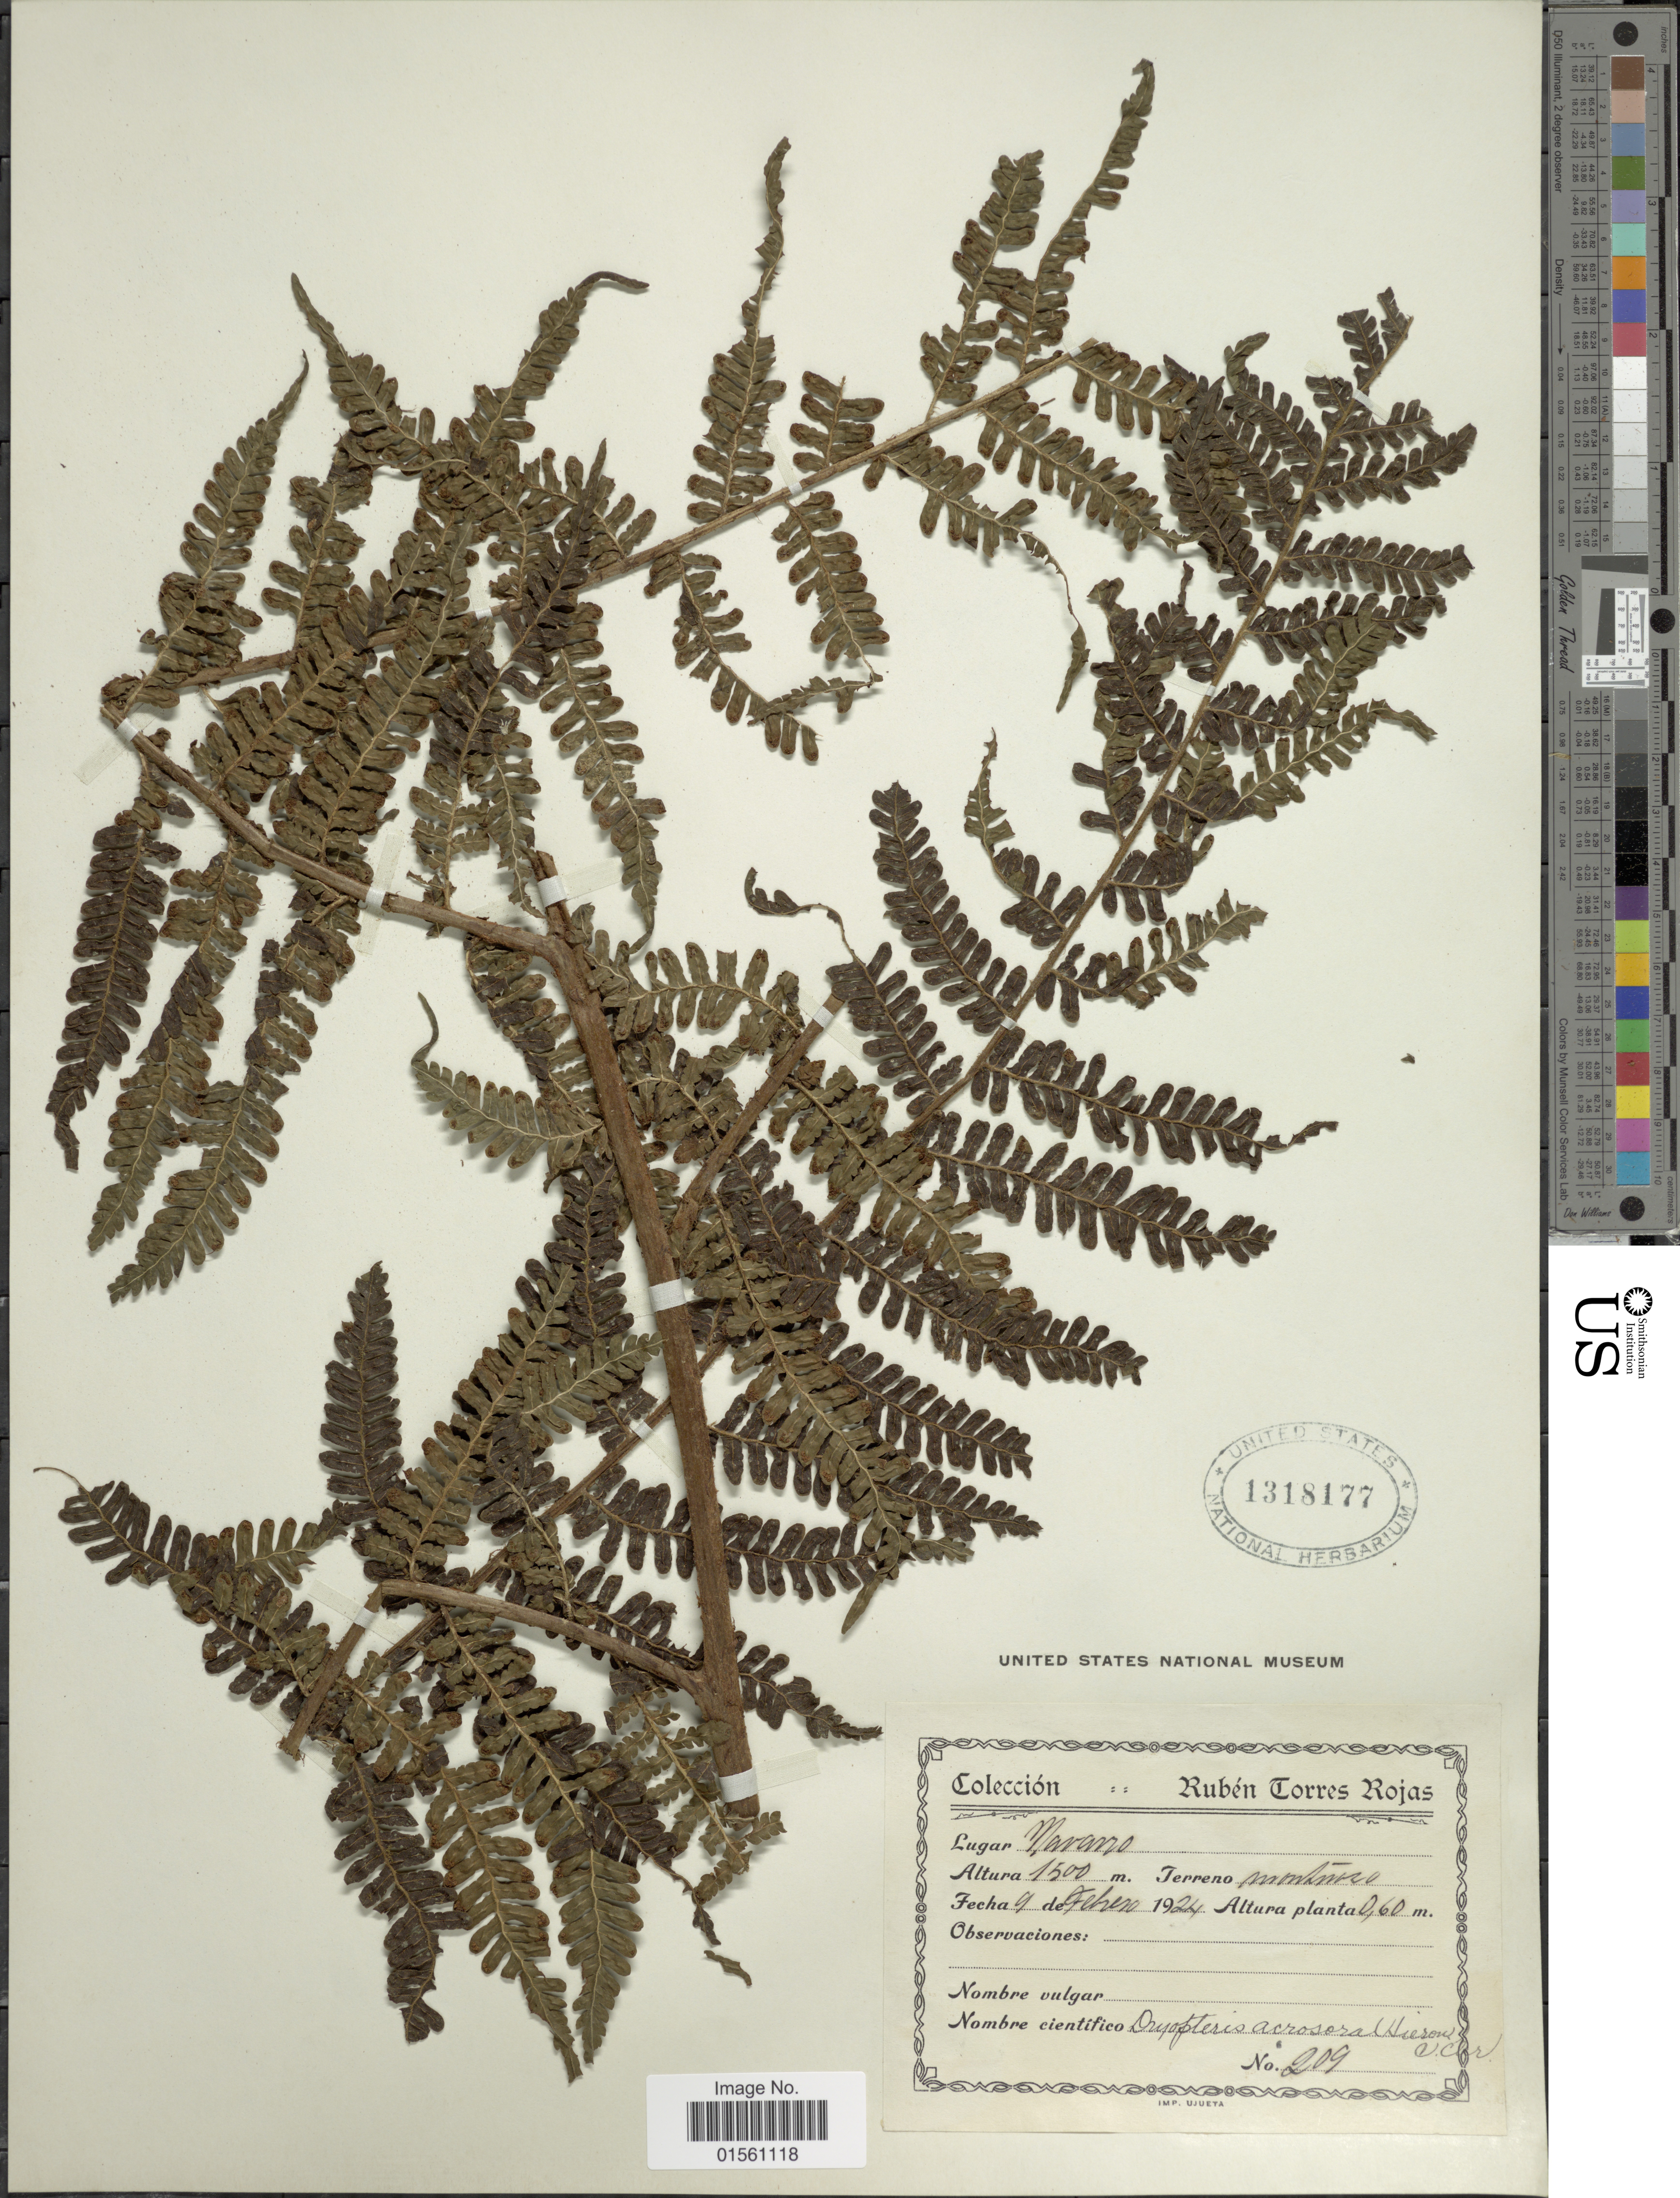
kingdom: Plantae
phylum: Tracheophyta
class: Polypodiopsida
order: Polypodiales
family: Dryopteridaceae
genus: Megalastrum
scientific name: Megalastrum acrosorum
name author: (Hieron.) A.R. Sm. & R.C. Moran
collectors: R. Torres Rojas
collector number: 209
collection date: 1924-02-09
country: Costa Rica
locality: Navarro, Montanoso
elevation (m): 1500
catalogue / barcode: US 1318177